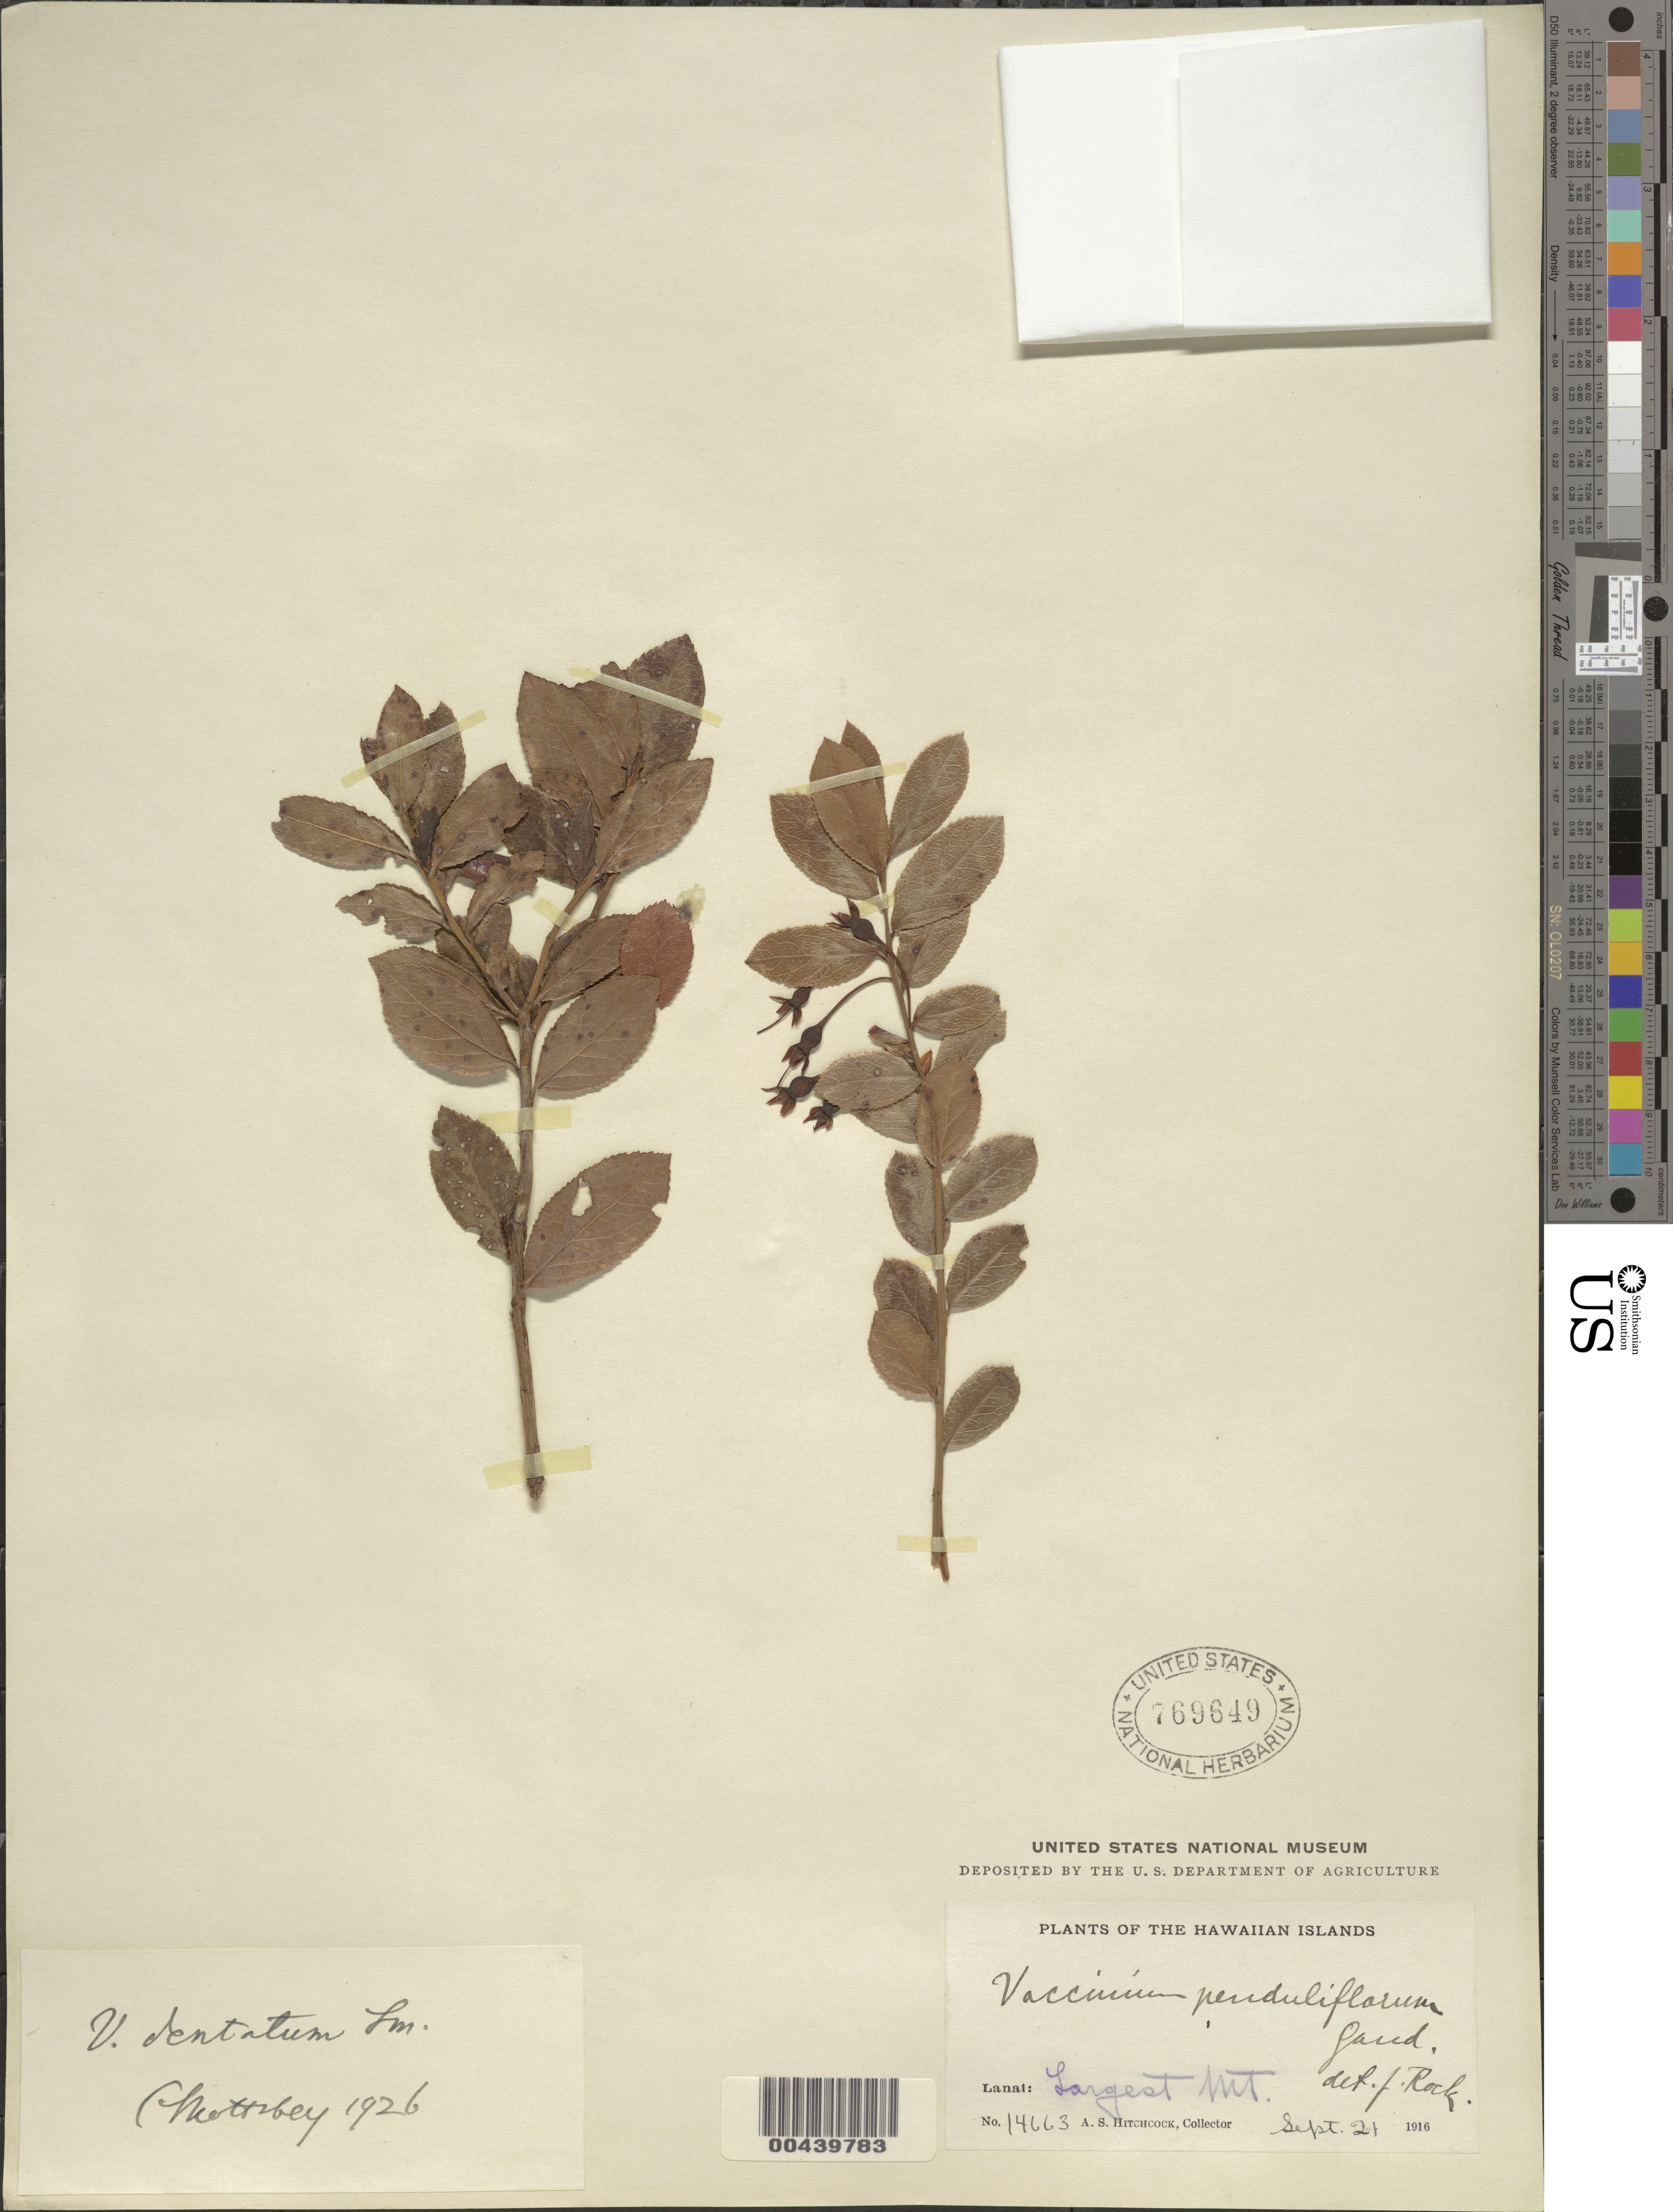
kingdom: Plantae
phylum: Tracheophyta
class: Magnoliopsida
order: Ericales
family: Ericaceae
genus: Vaccinium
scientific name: Vaccinium dentatum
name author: Sm.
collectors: A. S. Hitchcock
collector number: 14663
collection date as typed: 21 Sep 1916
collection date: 1916-09-21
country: United States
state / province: Hawaii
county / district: Maui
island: Lana'i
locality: Largest Mt.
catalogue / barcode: US 769649